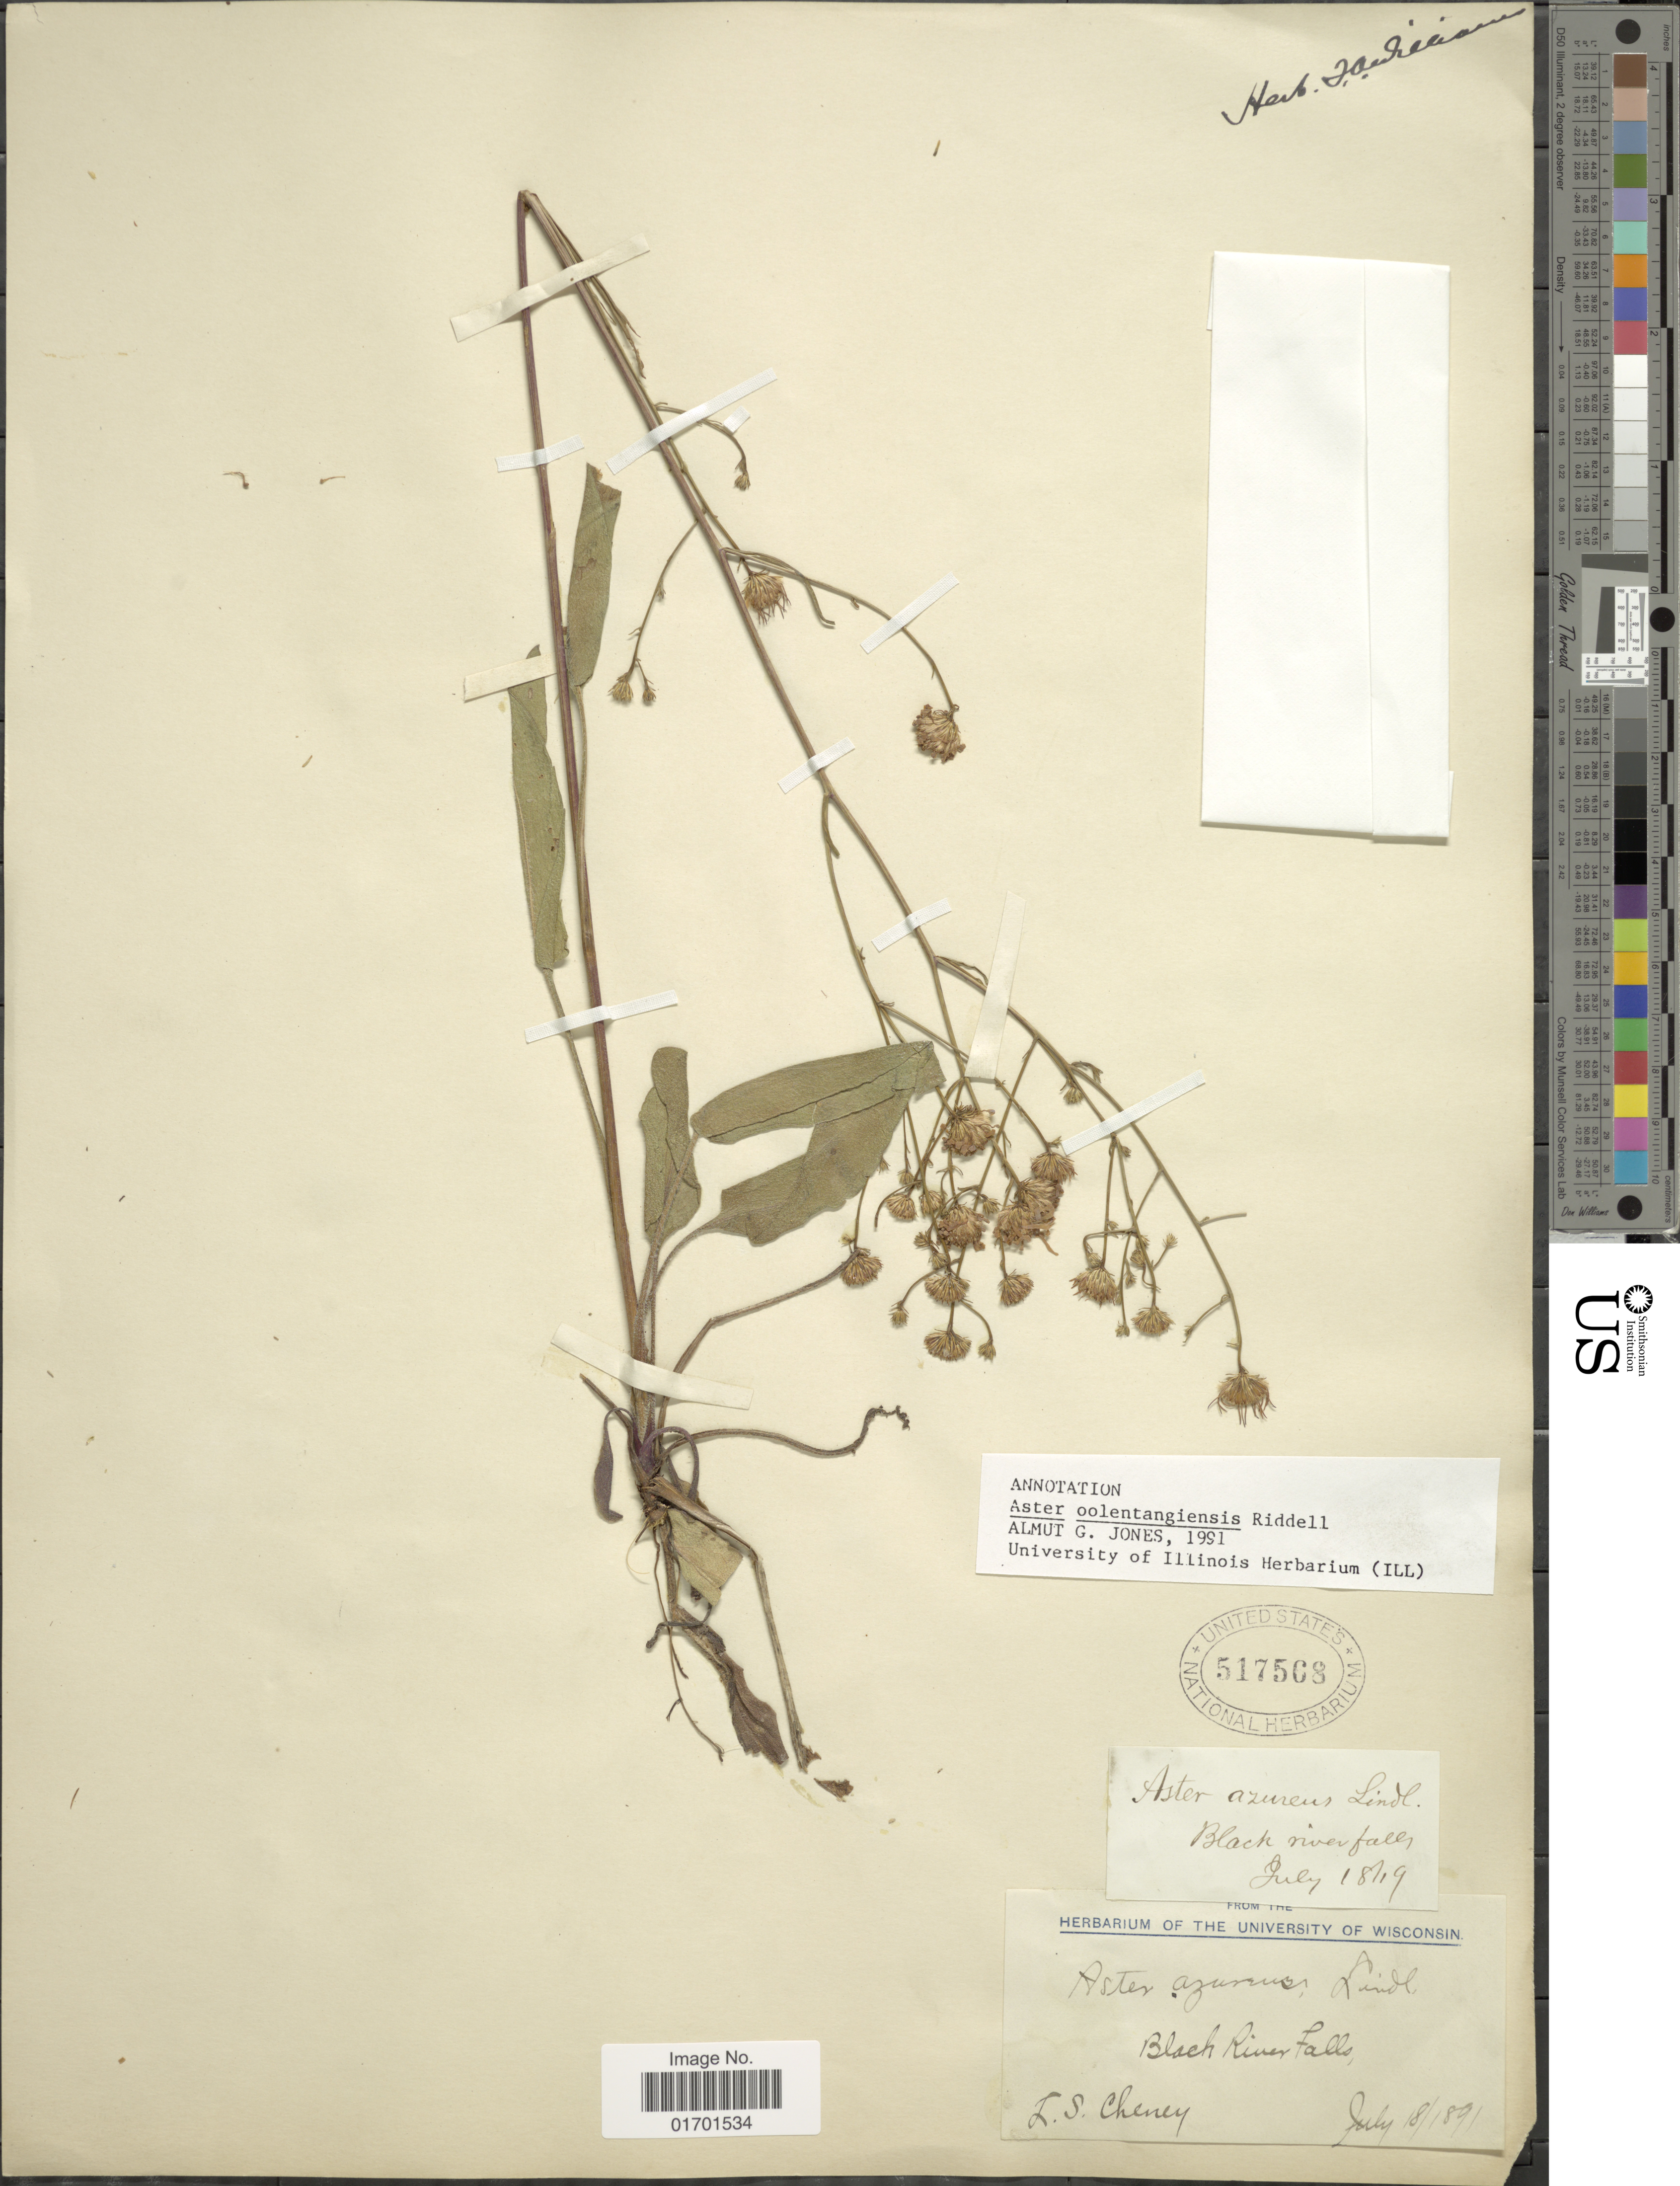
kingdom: Plantae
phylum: Tracheophyta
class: Magnoliopsida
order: Asterales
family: Asteraceae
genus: Symphyotrichum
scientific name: Symphyotrichum oolentangiense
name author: (Riddell) G.L. Nesom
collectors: L. Cheney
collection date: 1891-07-18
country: United States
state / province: Wisconsin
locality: Black River Falls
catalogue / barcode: US 517568